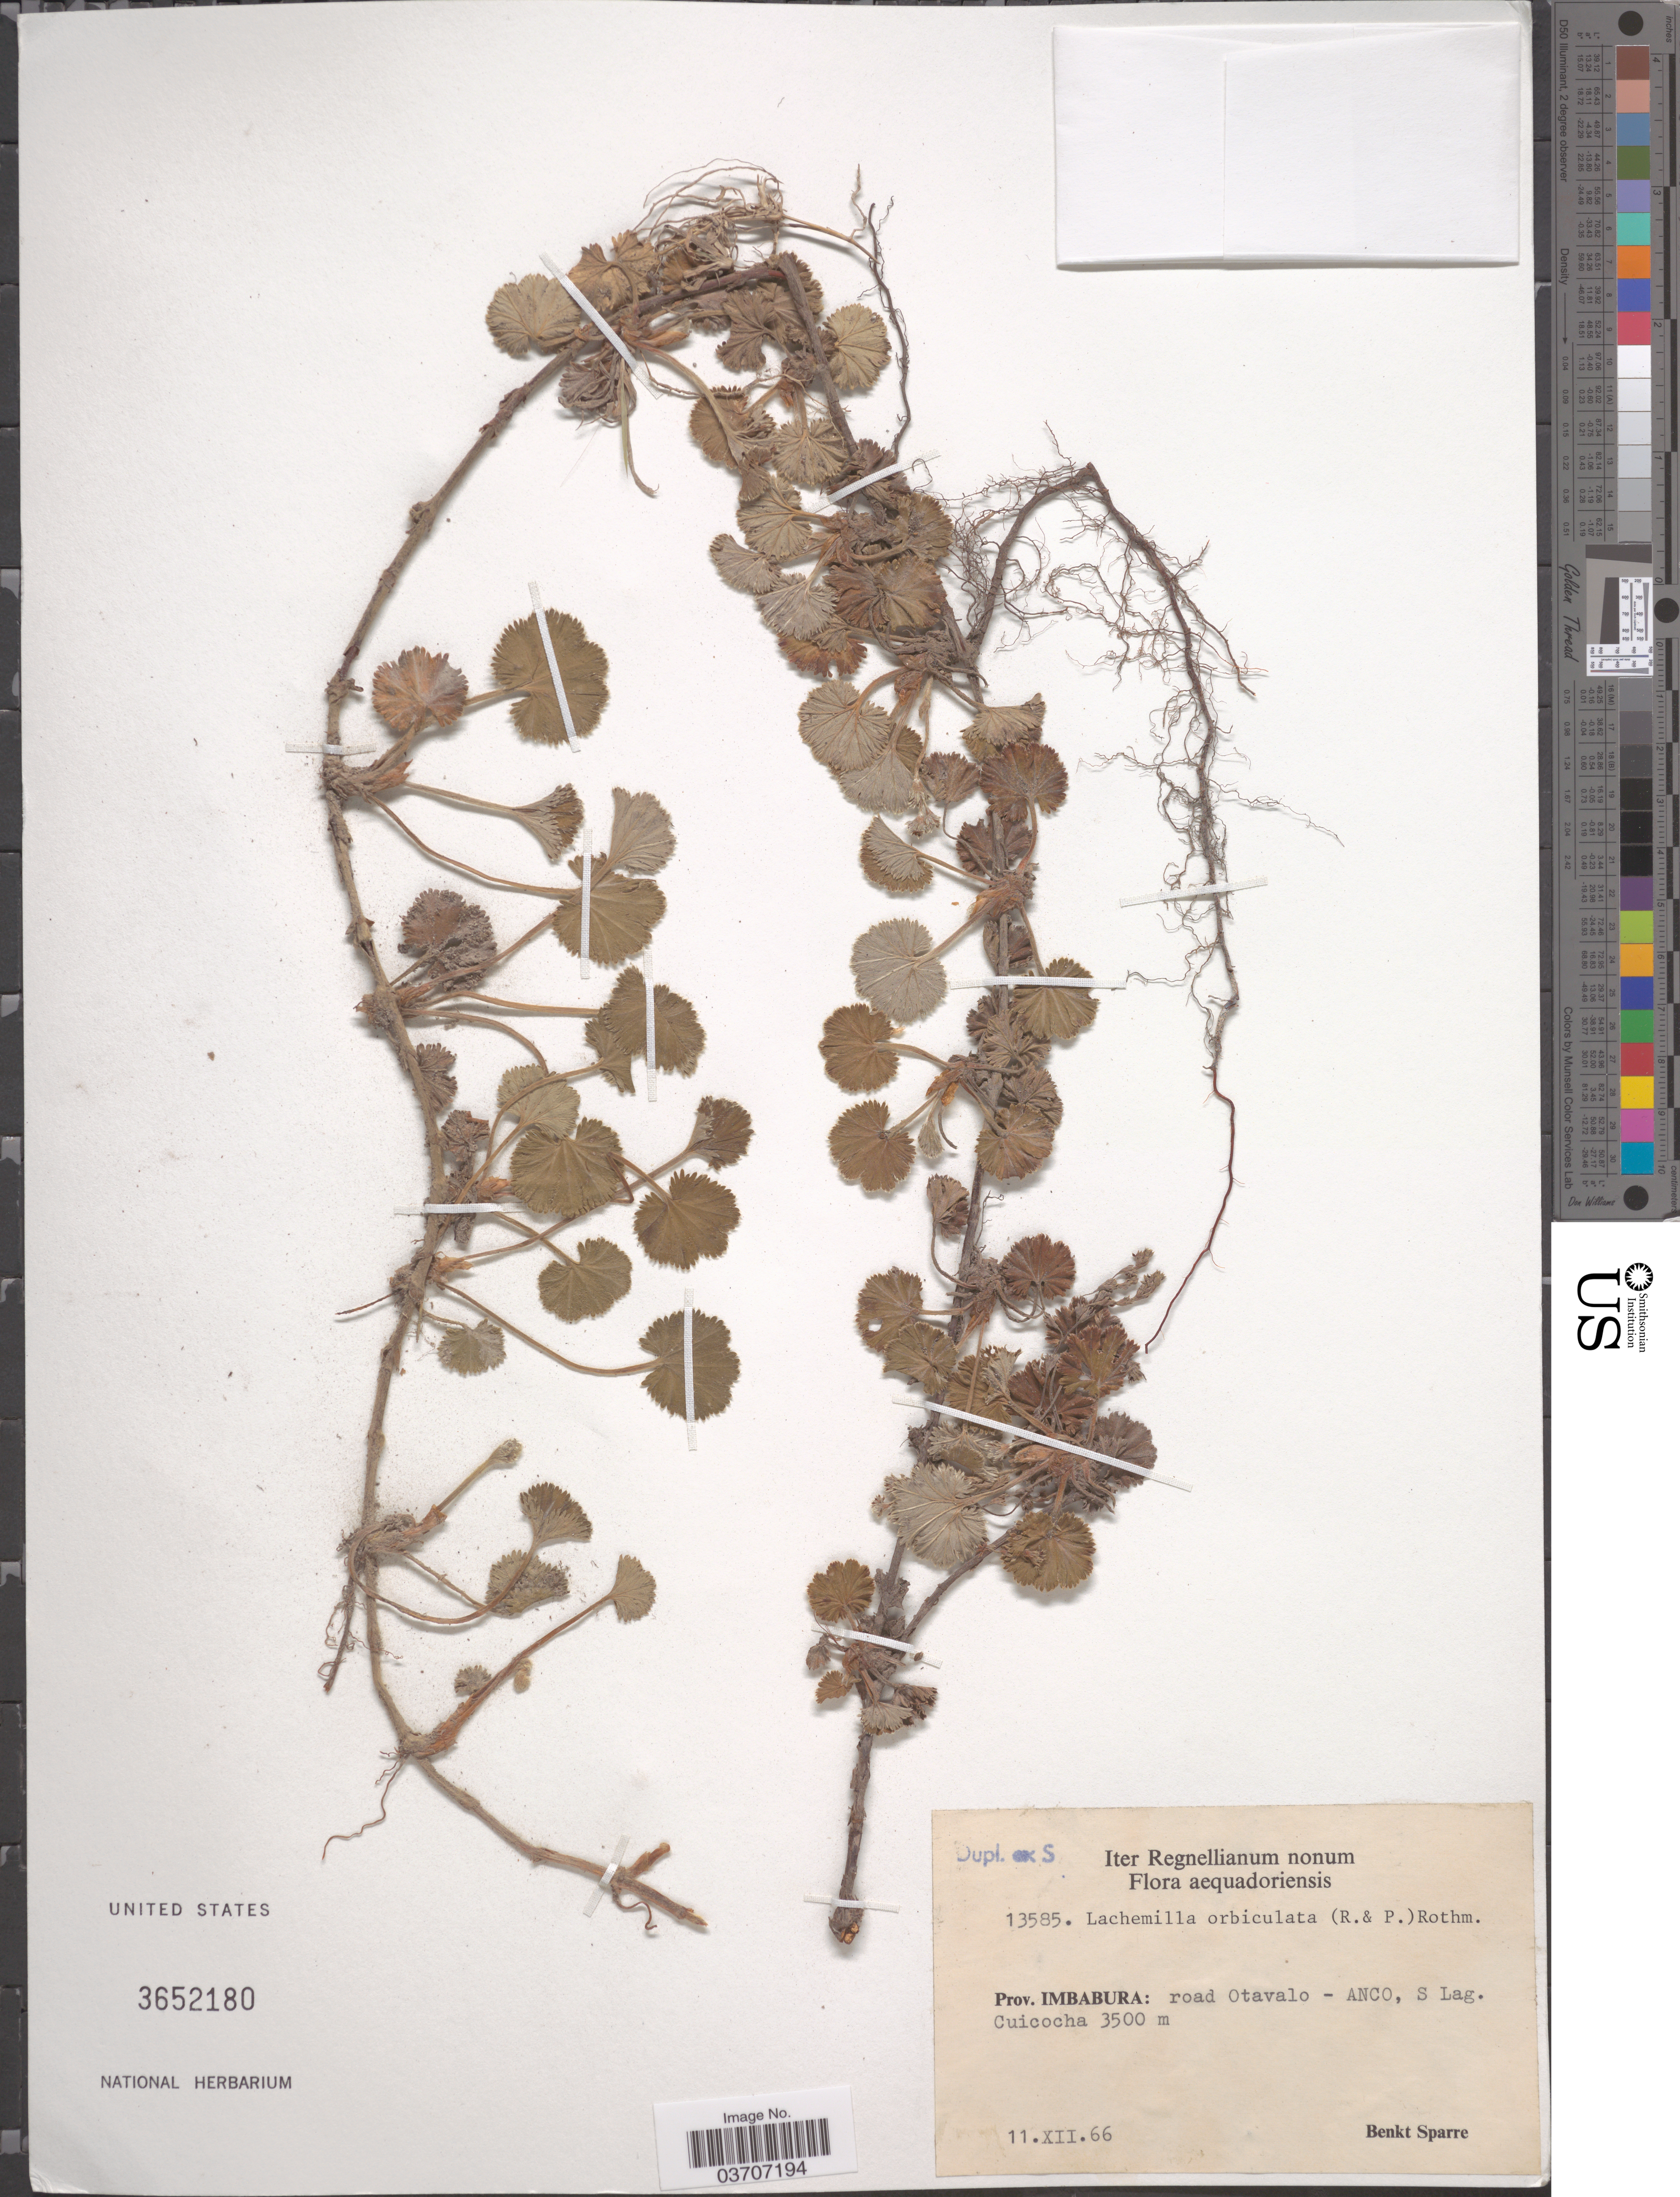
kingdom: Plantae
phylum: Tracheophyta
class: Magnoliopsida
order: Rosales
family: Rosaceae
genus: Lachemilla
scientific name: Lachemilla orbiculata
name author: (Ruiz & Pav.) Rydb.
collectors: B. Sparre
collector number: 13585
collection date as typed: Transcribed d/m/y: 11/12/66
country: Ecuador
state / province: Imbabura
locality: Regnellianum nonum. Road Otavalo - Anco, S. Lag. Cuicocha.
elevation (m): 3500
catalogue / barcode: US 3652180